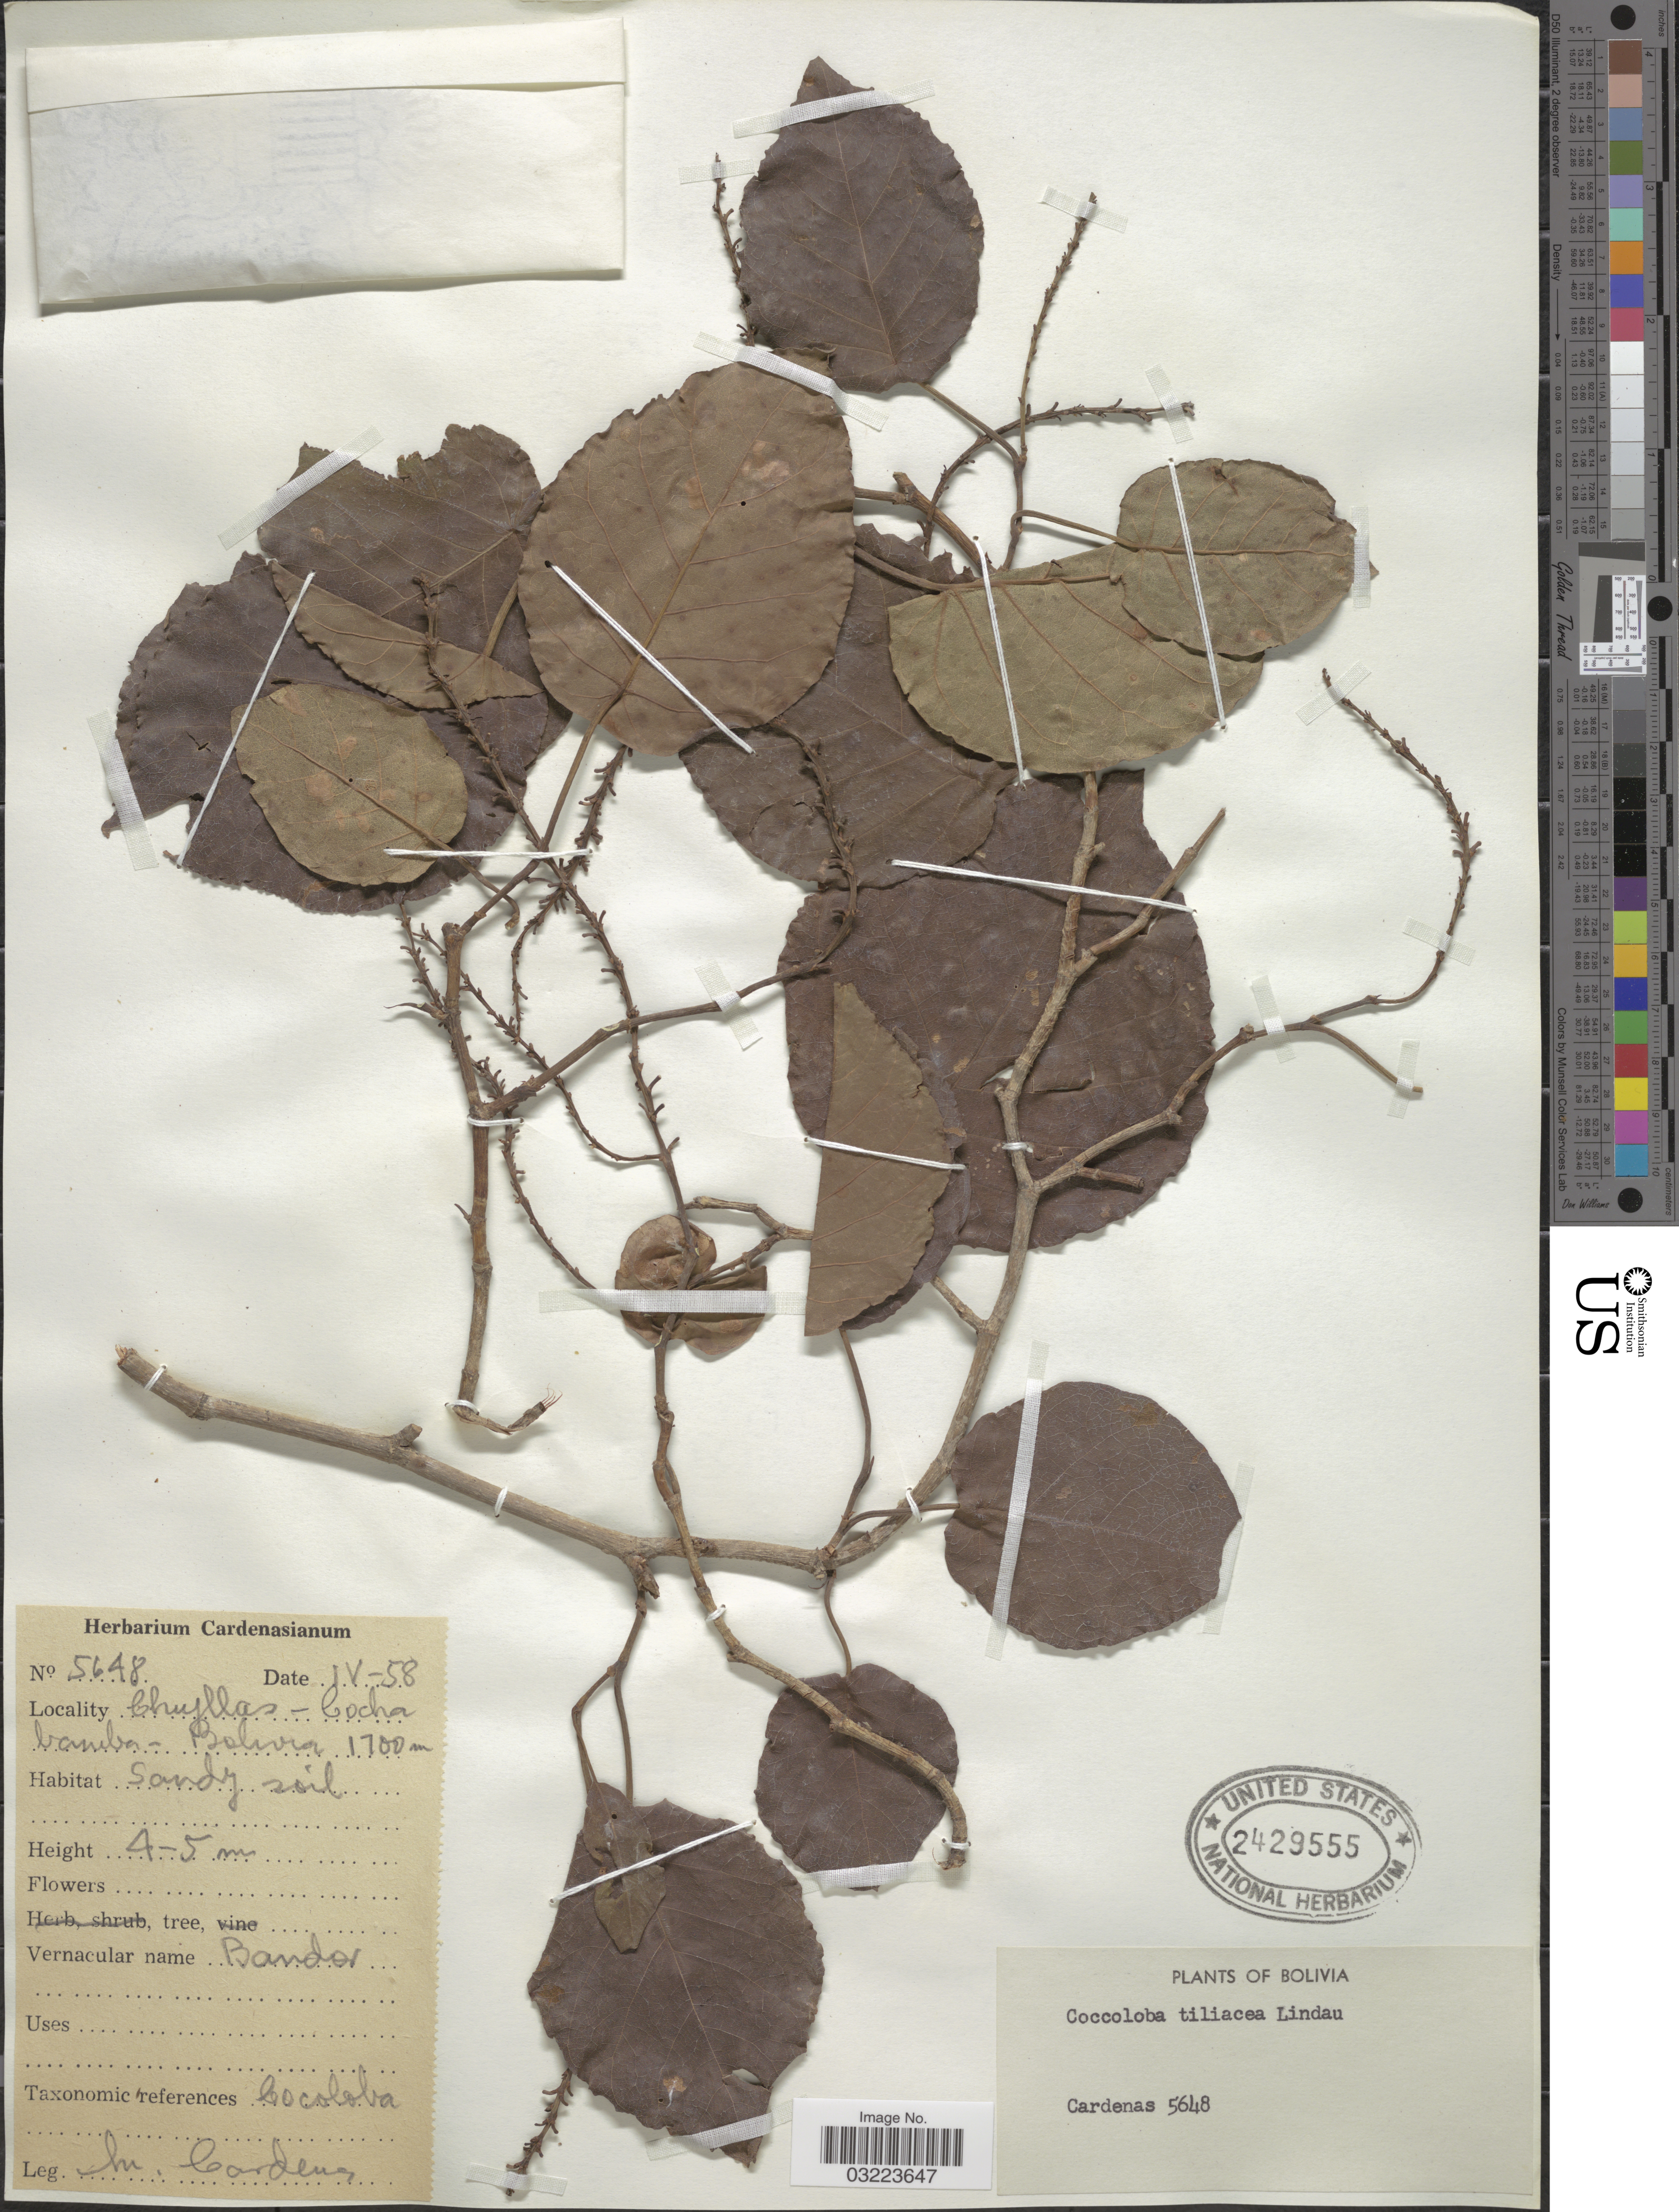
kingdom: Plantae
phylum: Tracheophyta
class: Magnoliopsida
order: Caryophyllales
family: Polygonaceae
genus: Coccoloba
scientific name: Coccoloba tiliacea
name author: Lindau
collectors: M. Cárdenas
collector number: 5648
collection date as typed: Transcribed d/m/y: /4/58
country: Bolivia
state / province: Cochabamba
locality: Chujllas.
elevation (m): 1700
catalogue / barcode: US 2429555